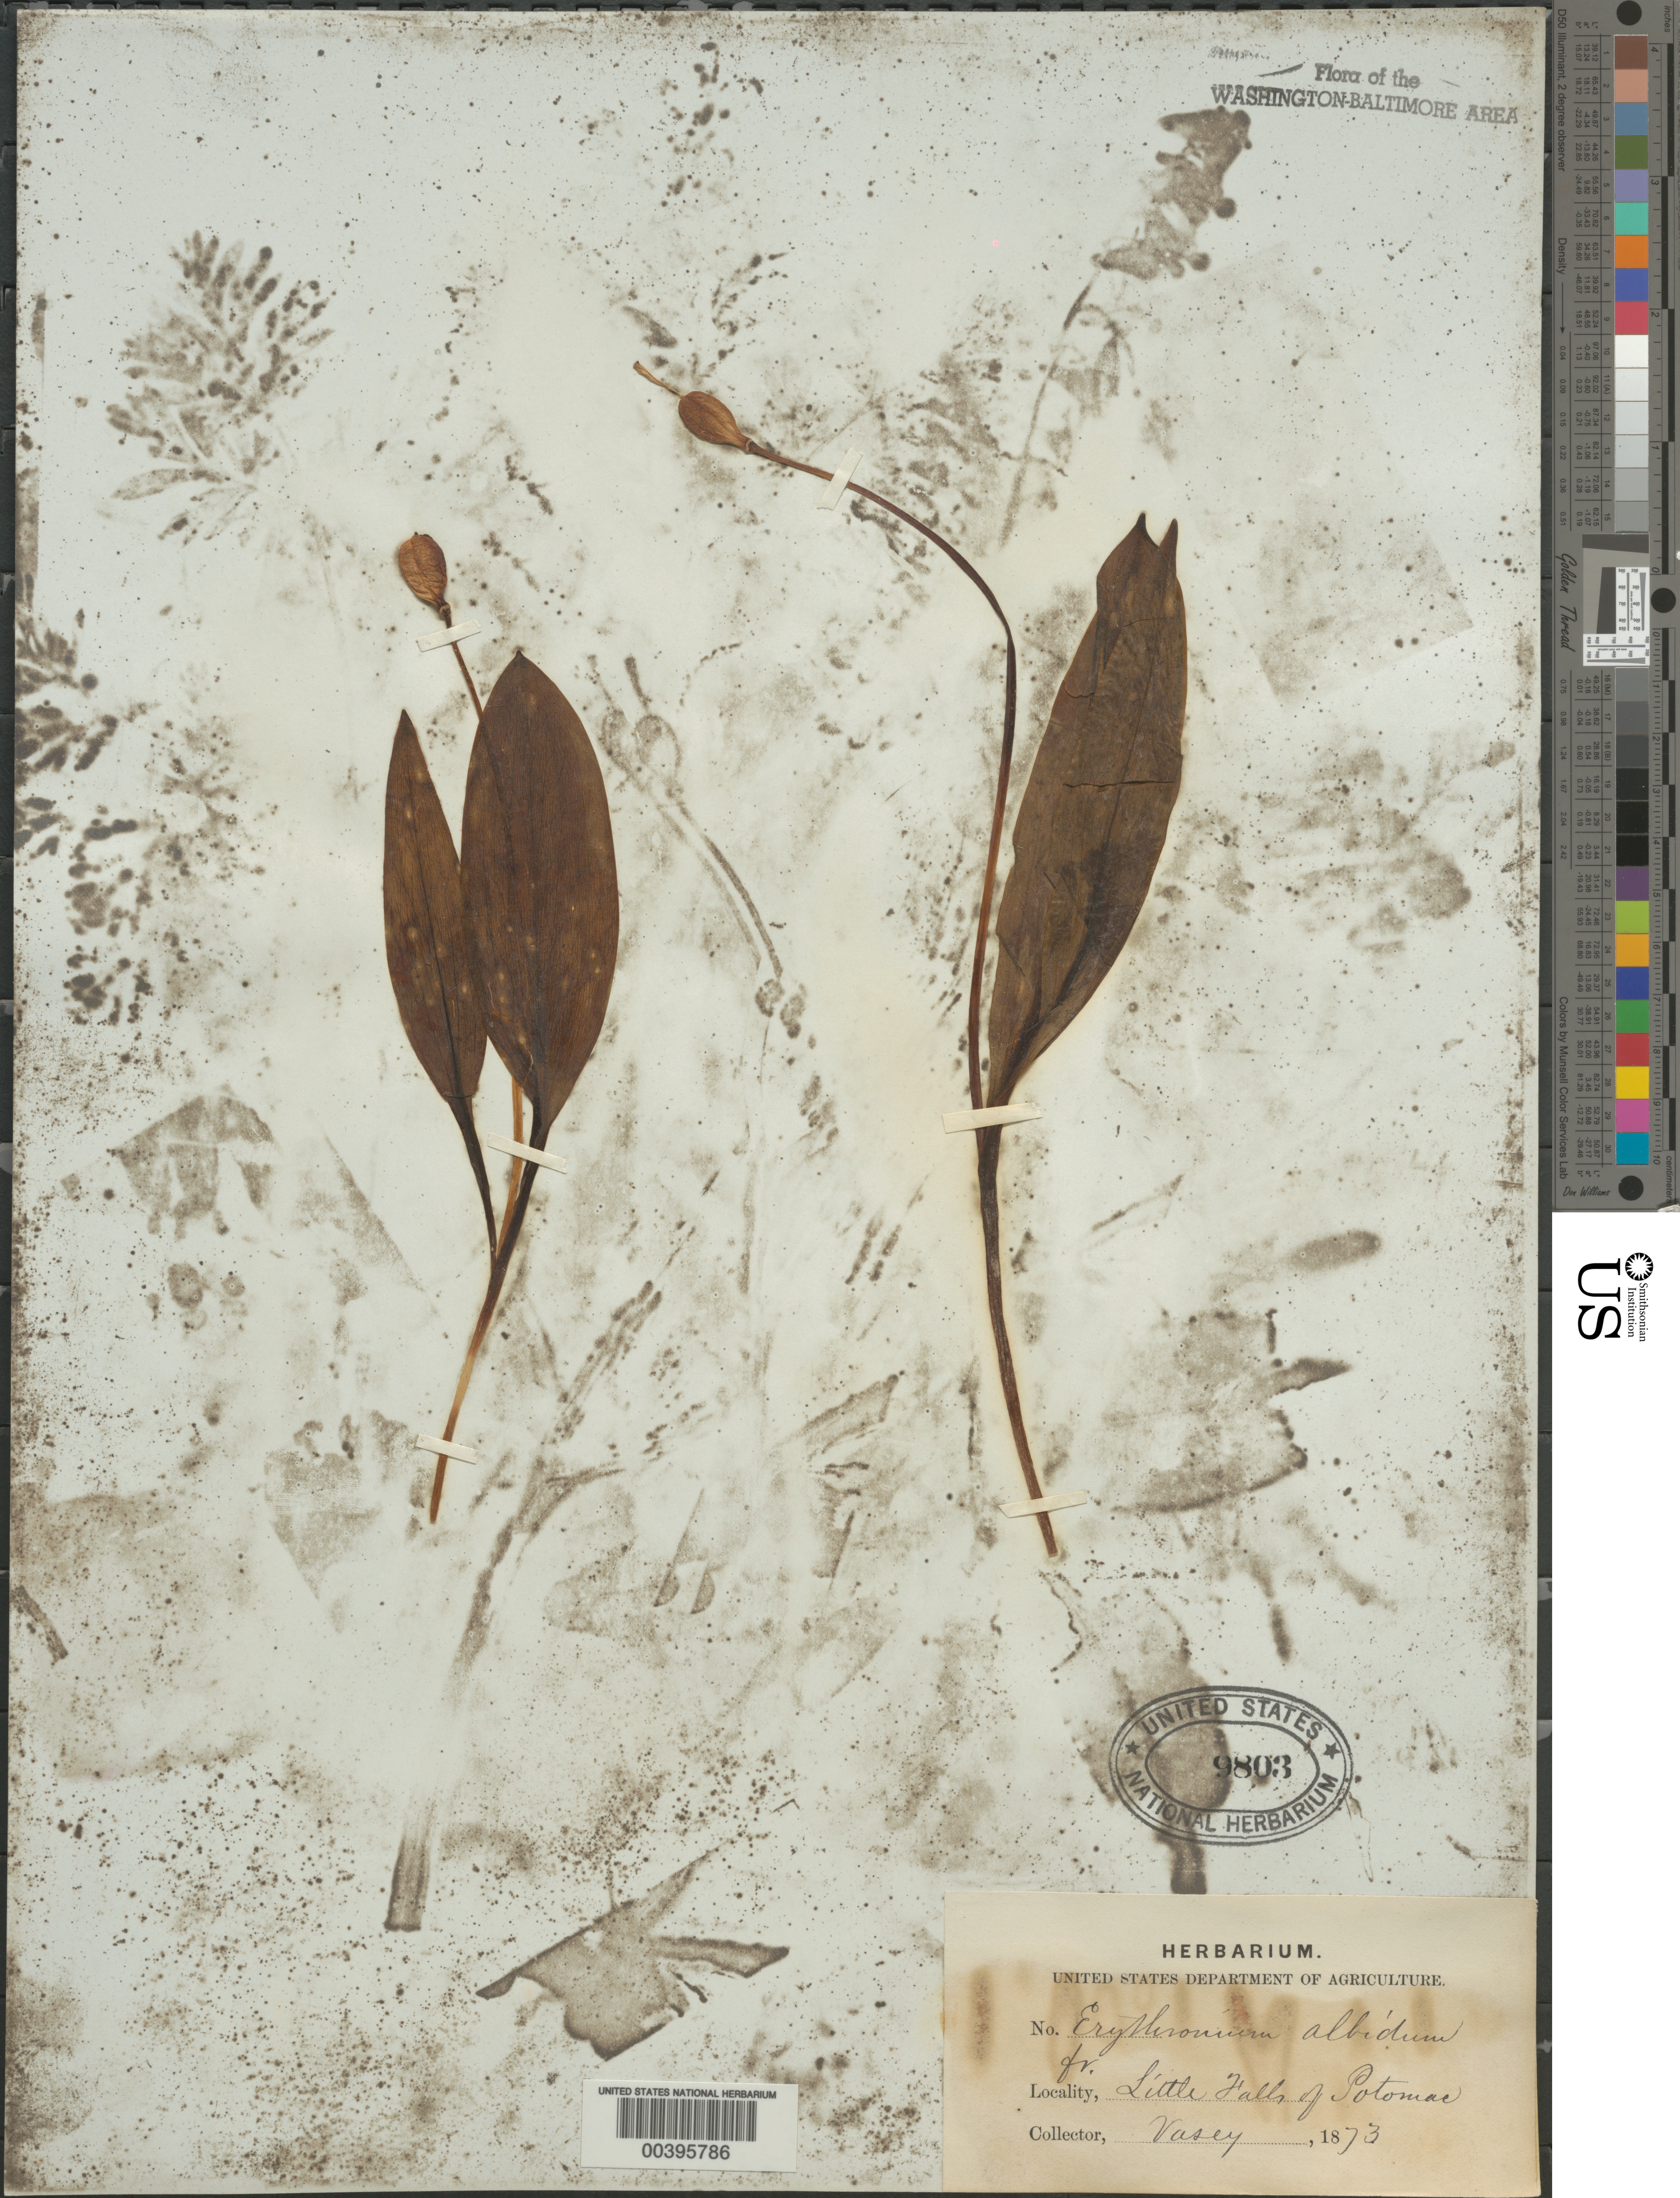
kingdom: Plantae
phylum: Tracheophyta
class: Liliopsida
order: Liliales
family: Liliaceae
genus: Erythronium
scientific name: Erythronium albidum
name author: Nutt.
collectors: G. Vasey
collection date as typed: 1873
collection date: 1873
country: United States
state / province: Maryland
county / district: Montgomery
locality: Little Falls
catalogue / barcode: US 9803